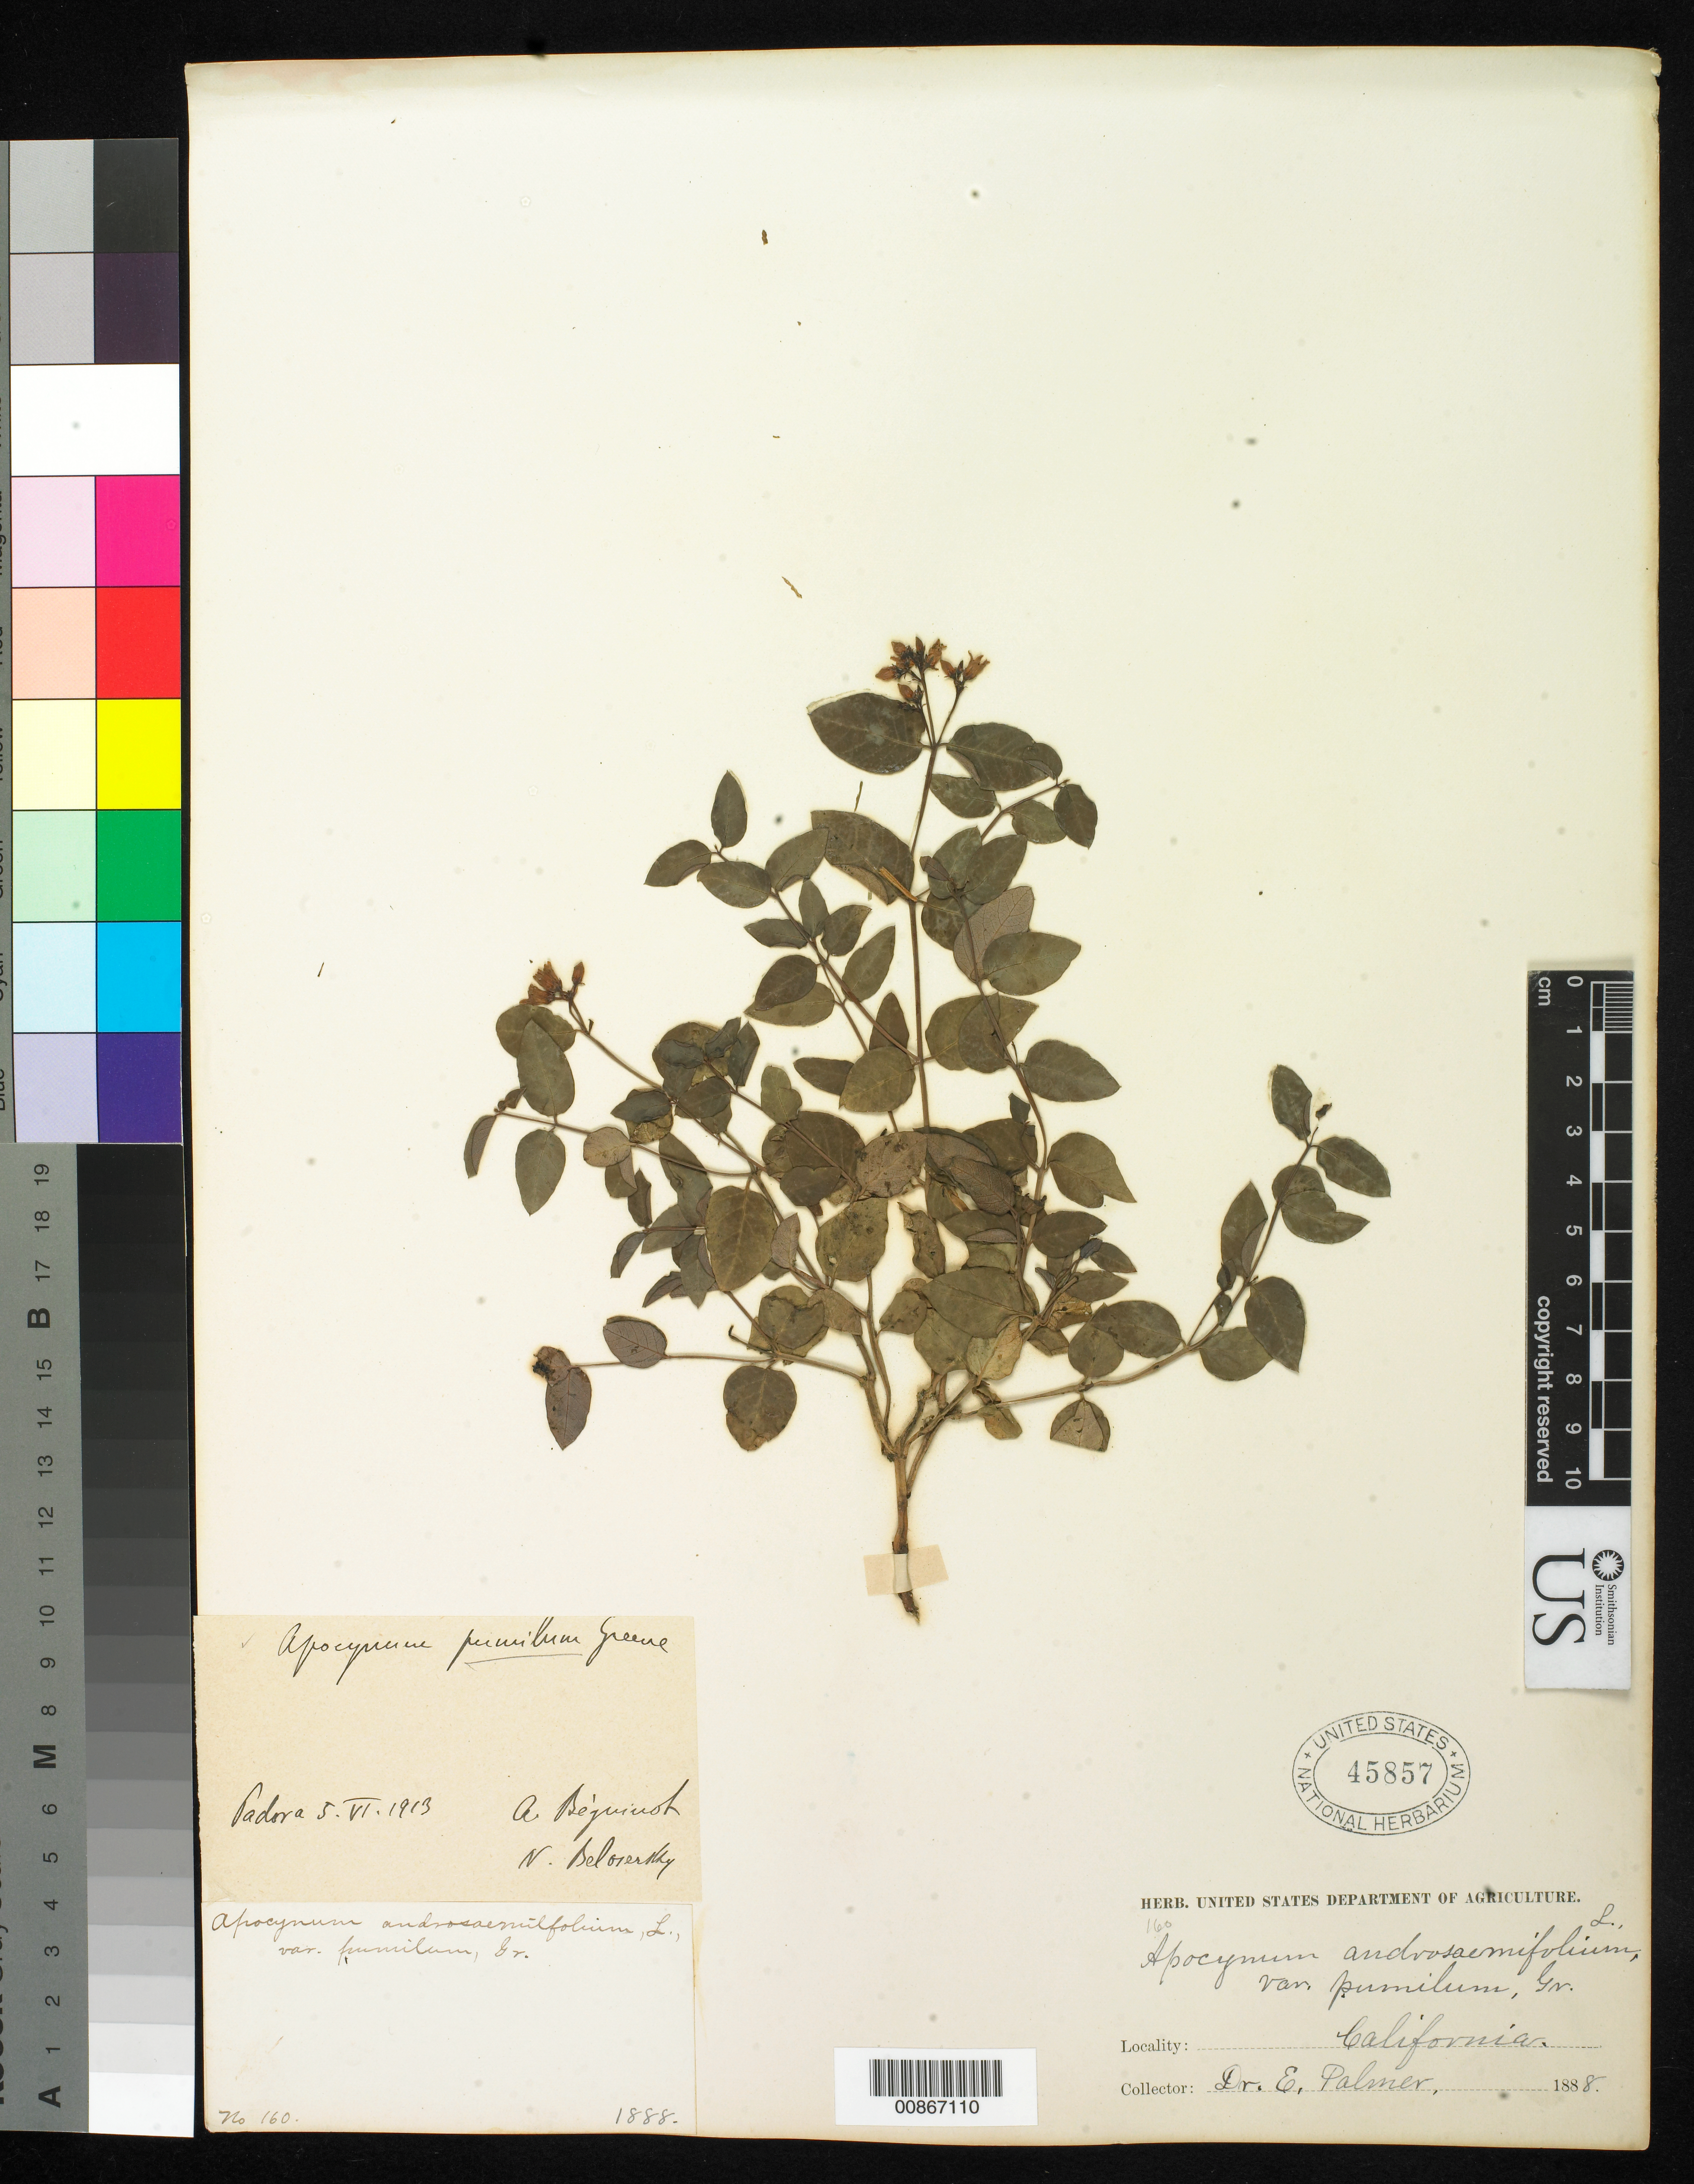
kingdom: Plantae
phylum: Tracheophyta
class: Magnoliopsida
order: Gentianales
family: Apocynaceae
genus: Apocynum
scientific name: Apocynum androsaemifolium var. pumilum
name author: A. Gray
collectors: E. Palmer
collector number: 160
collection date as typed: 1888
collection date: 1888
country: United States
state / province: California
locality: California.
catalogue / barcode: US 45857